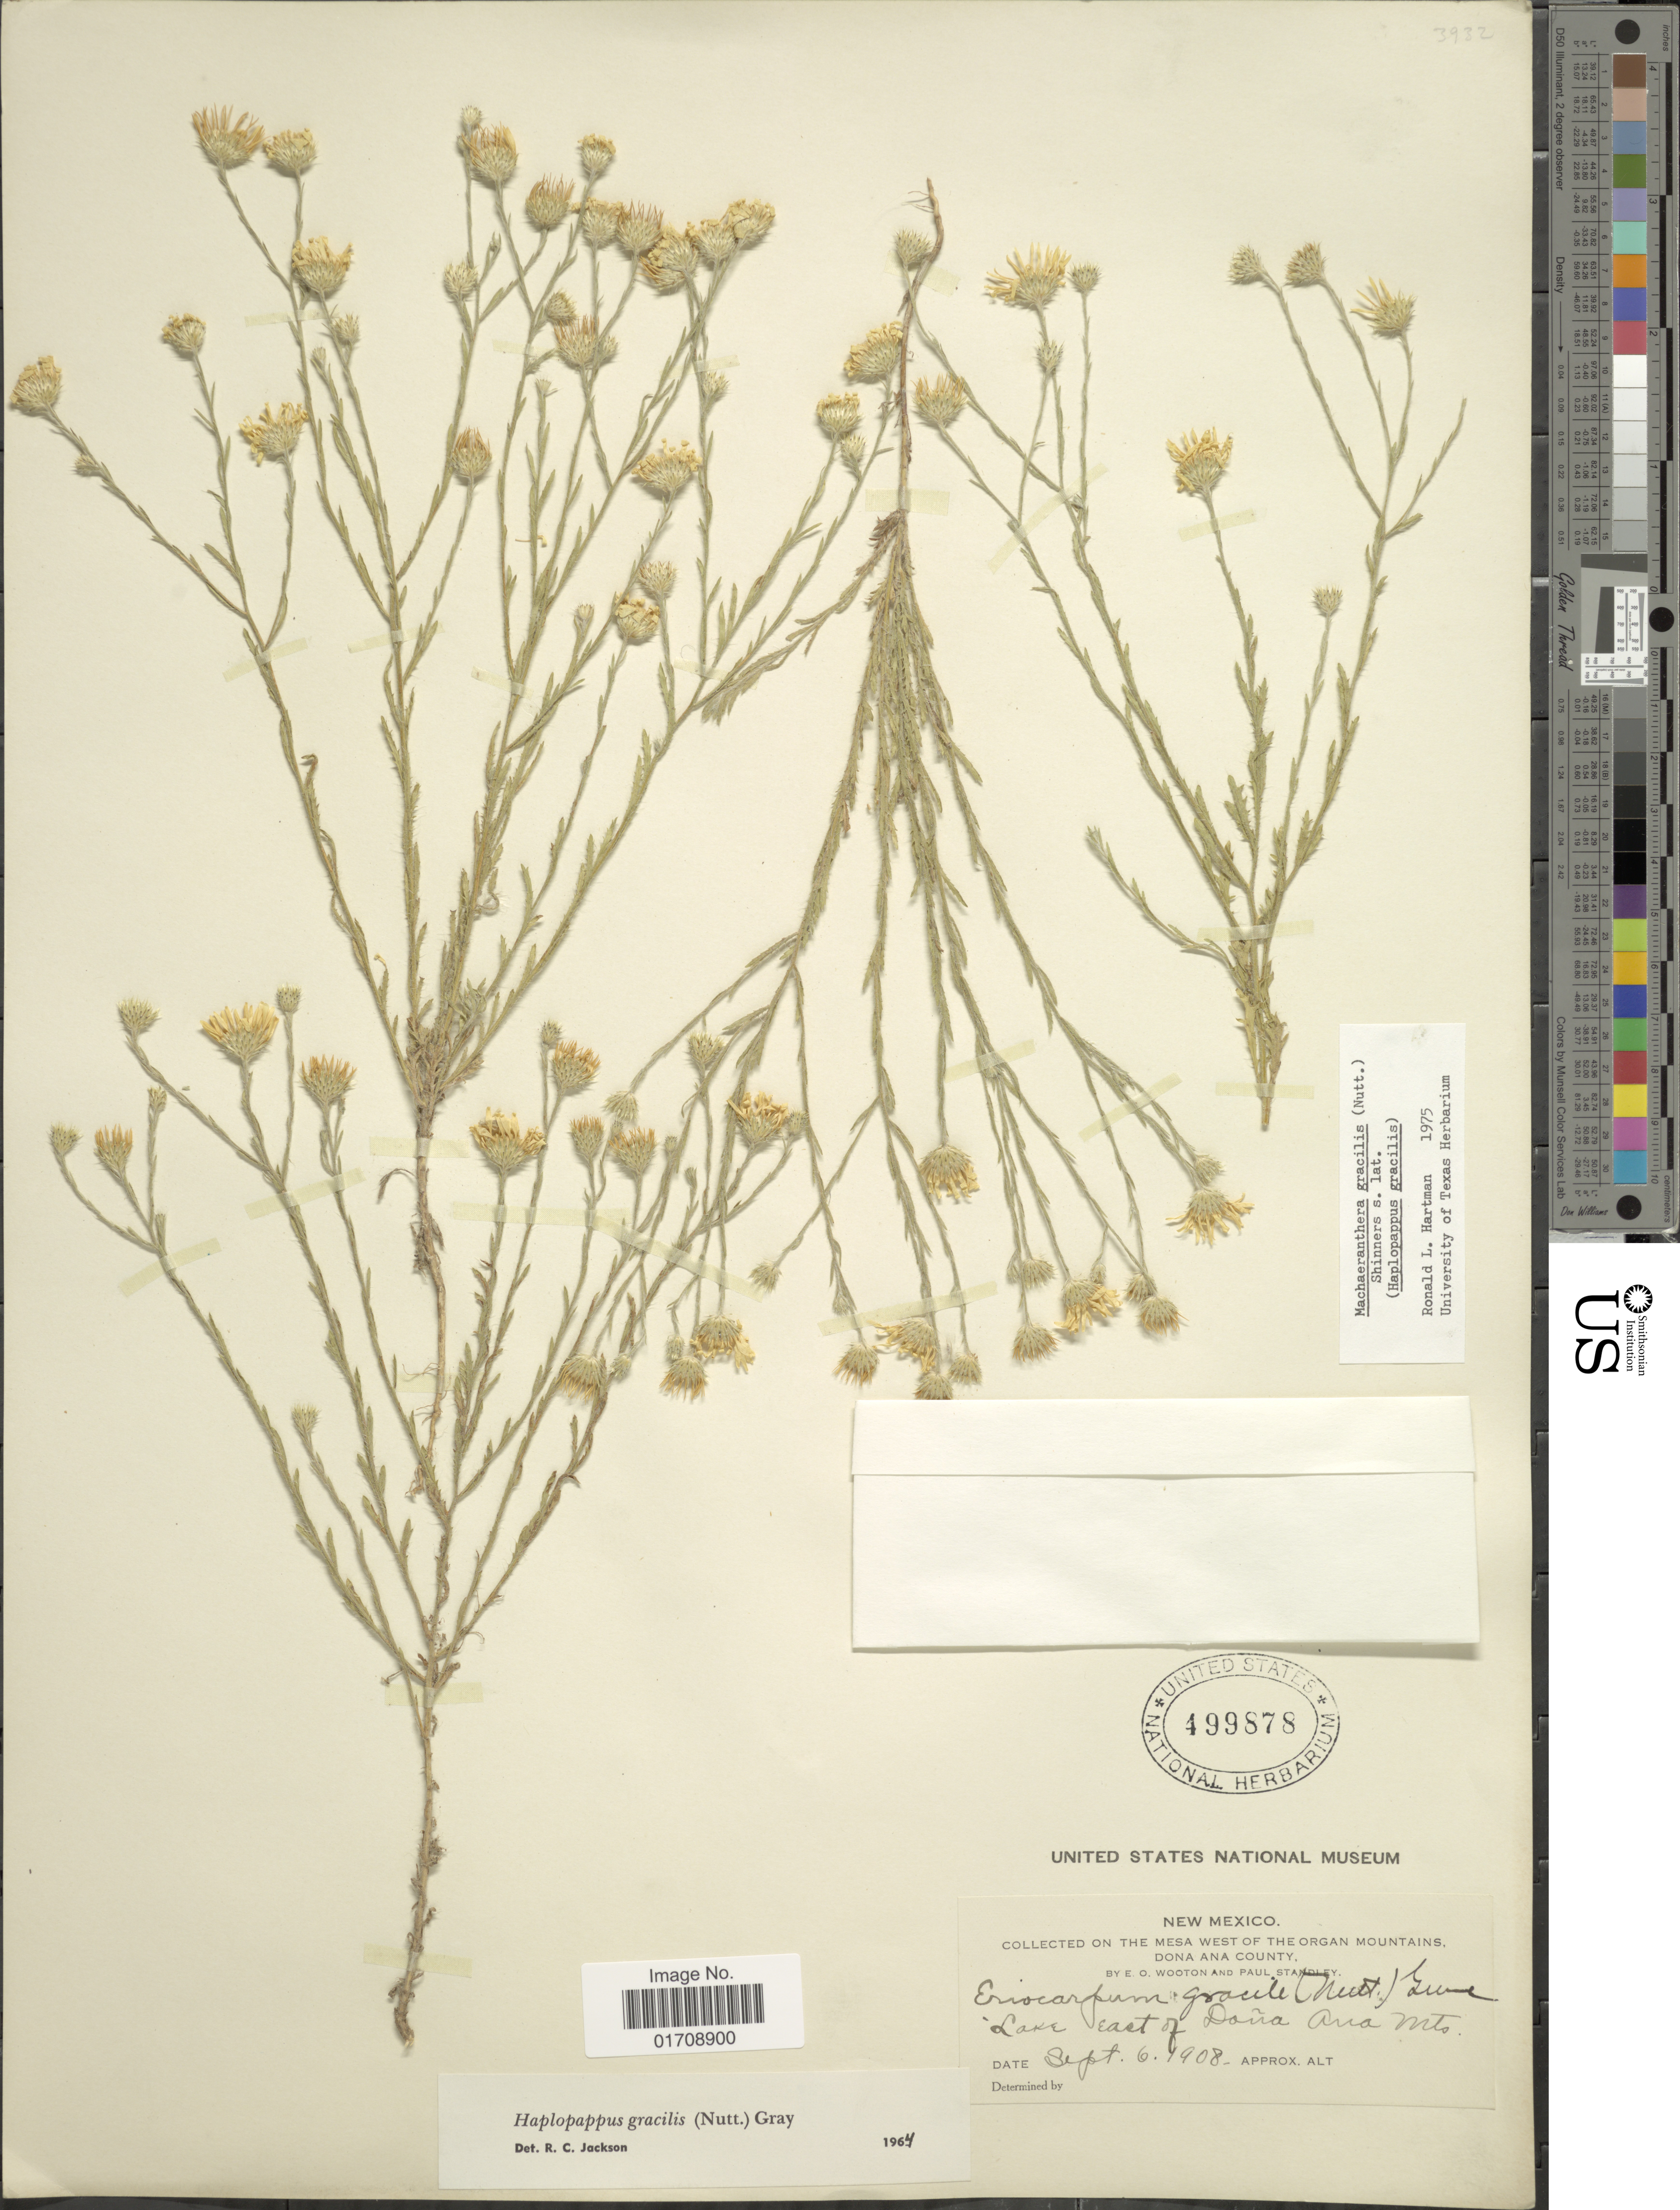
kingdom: Plantae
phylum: Tracheophyta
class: Magnoliopsida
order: Asterales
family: Asteraceae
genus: Machaeranthera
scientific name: Machaeranthera gracilis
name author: (Nutt.) Shinners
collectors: E. O. Wooton & P. C. Standley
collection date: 1908-09-06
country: United States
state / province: New Mexico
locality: Mesa west of The Organ Mountains, Dona Ana County, Lake east of Dona Ana Mts.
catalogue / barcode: US 499878